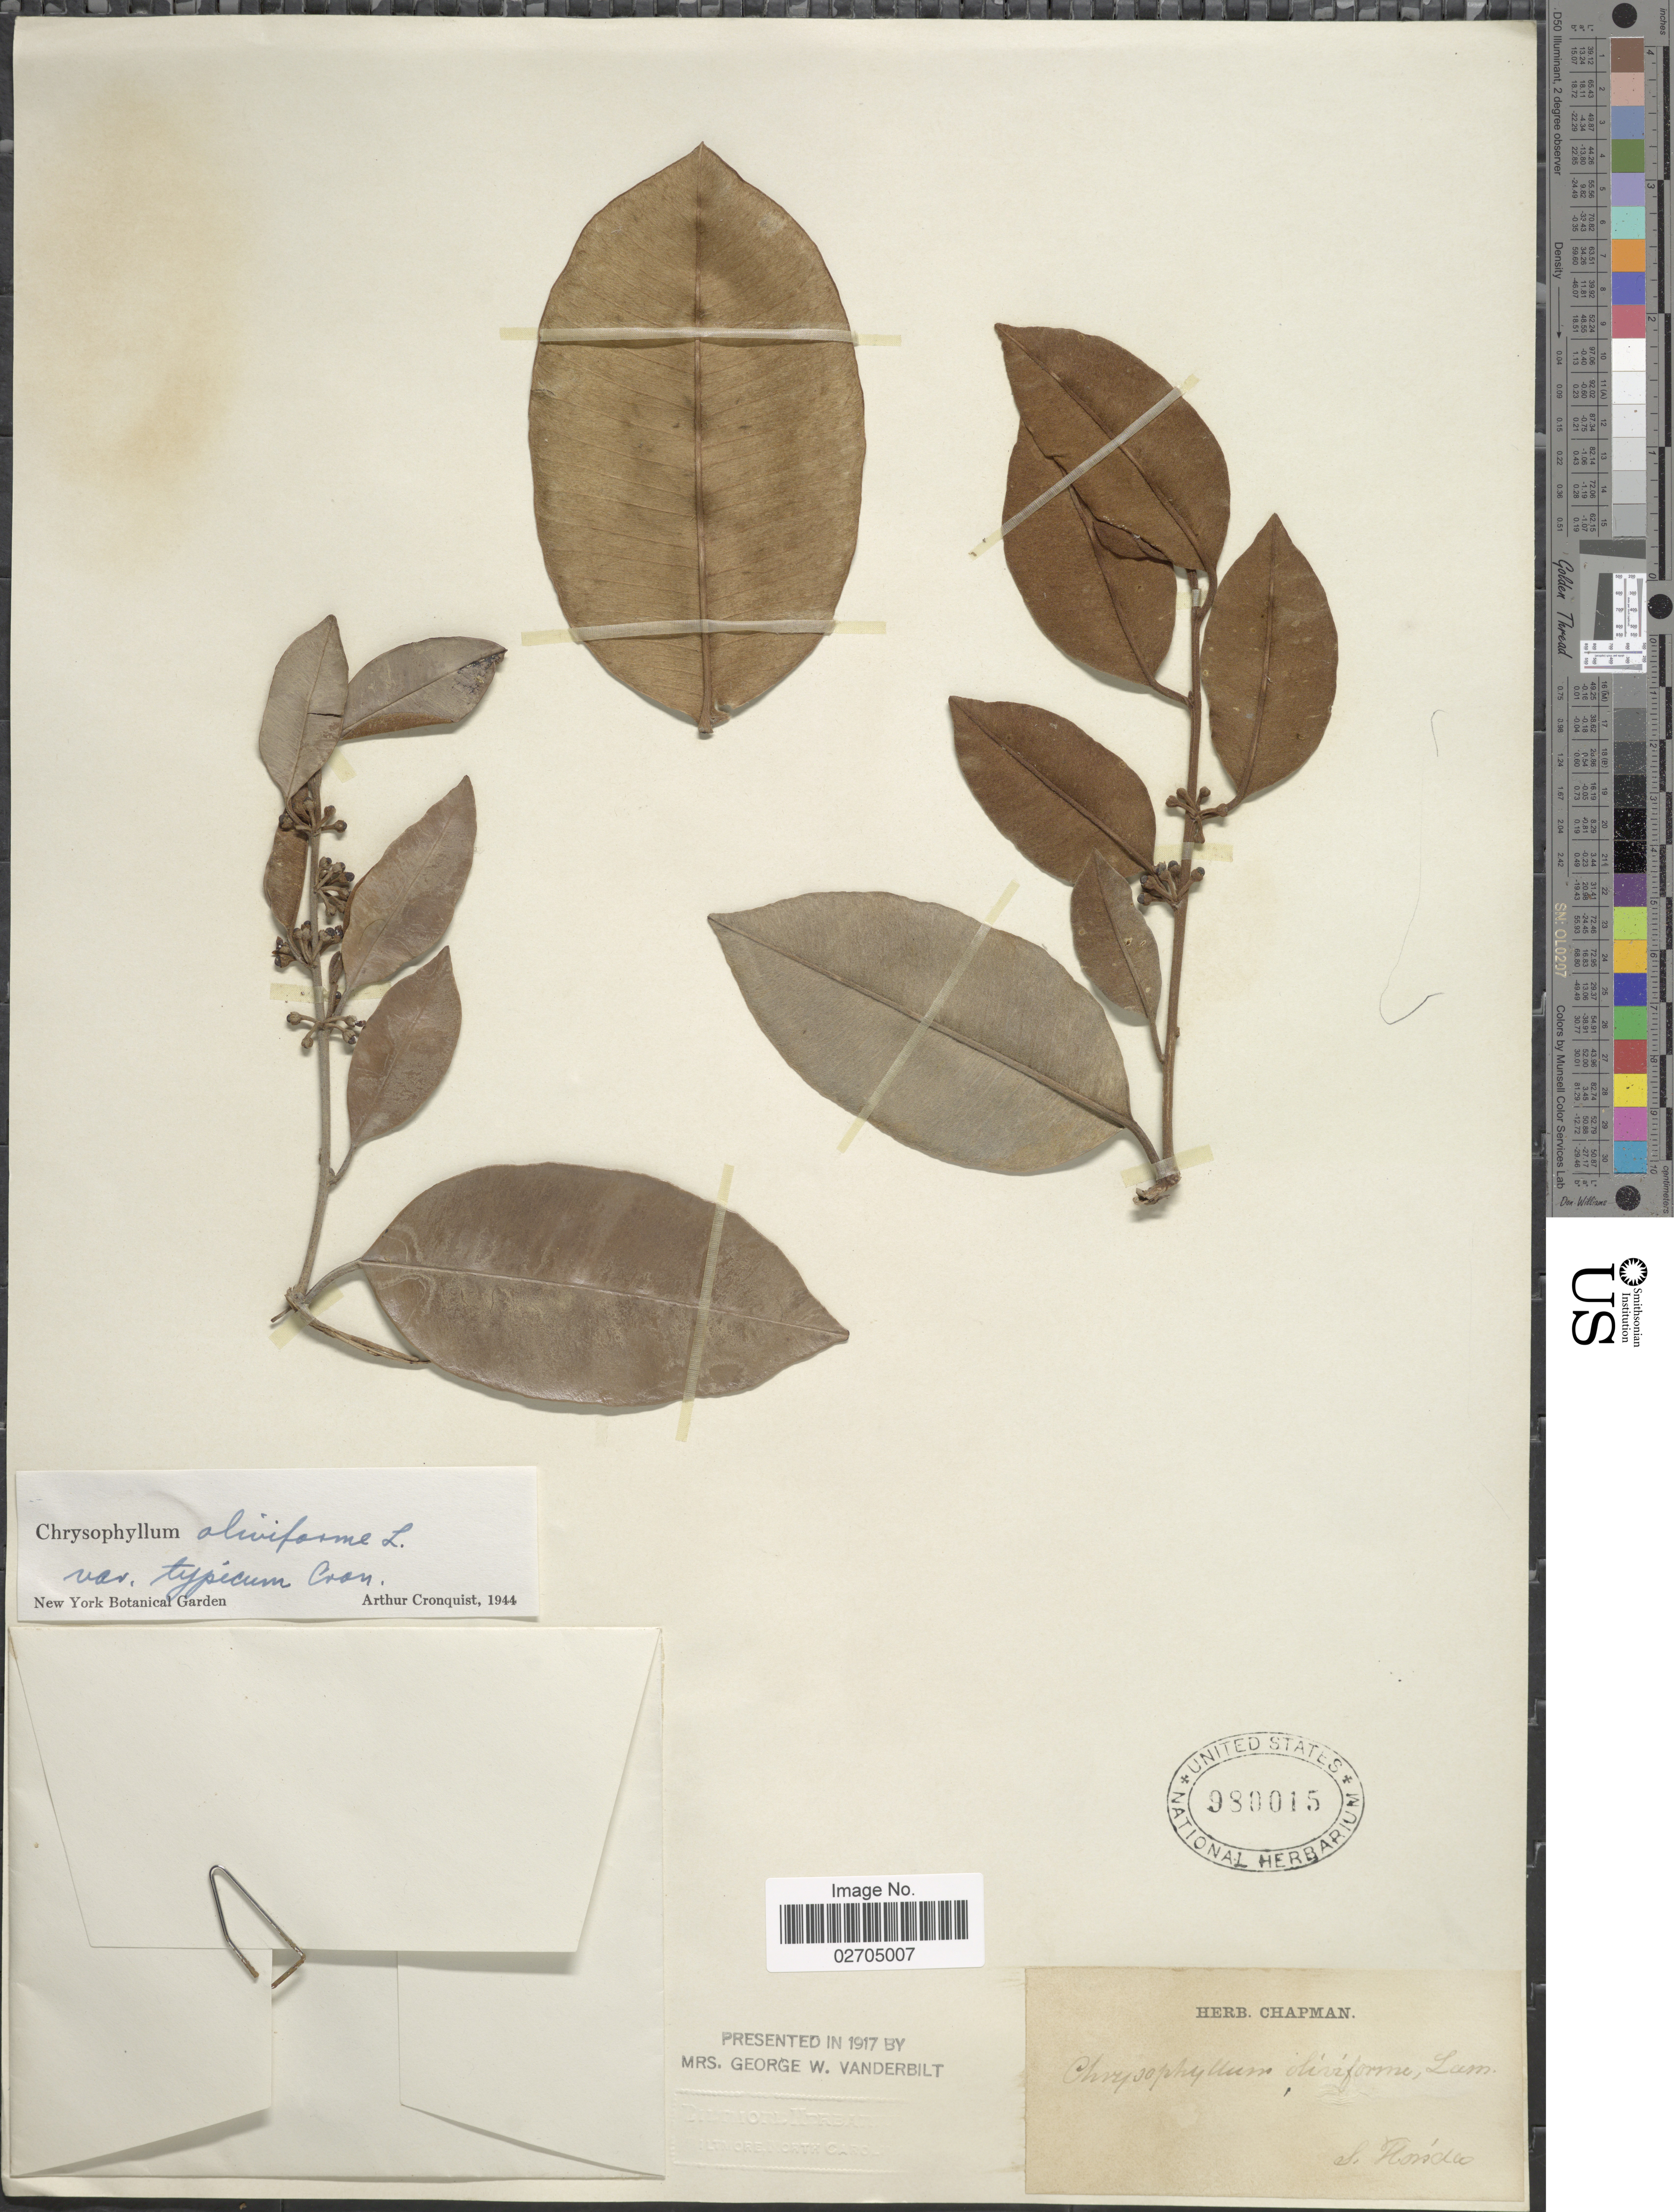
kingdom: Plantae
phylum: Tracheophyta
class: Magnoliopsida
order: Ericales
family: Sapotaceae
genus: Chrysophyllum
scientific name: Chrysophyllum oliviforme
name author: L.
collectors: ex herb. Chapman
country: United States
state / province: Florida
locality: S. Florida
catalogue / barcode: US 980015